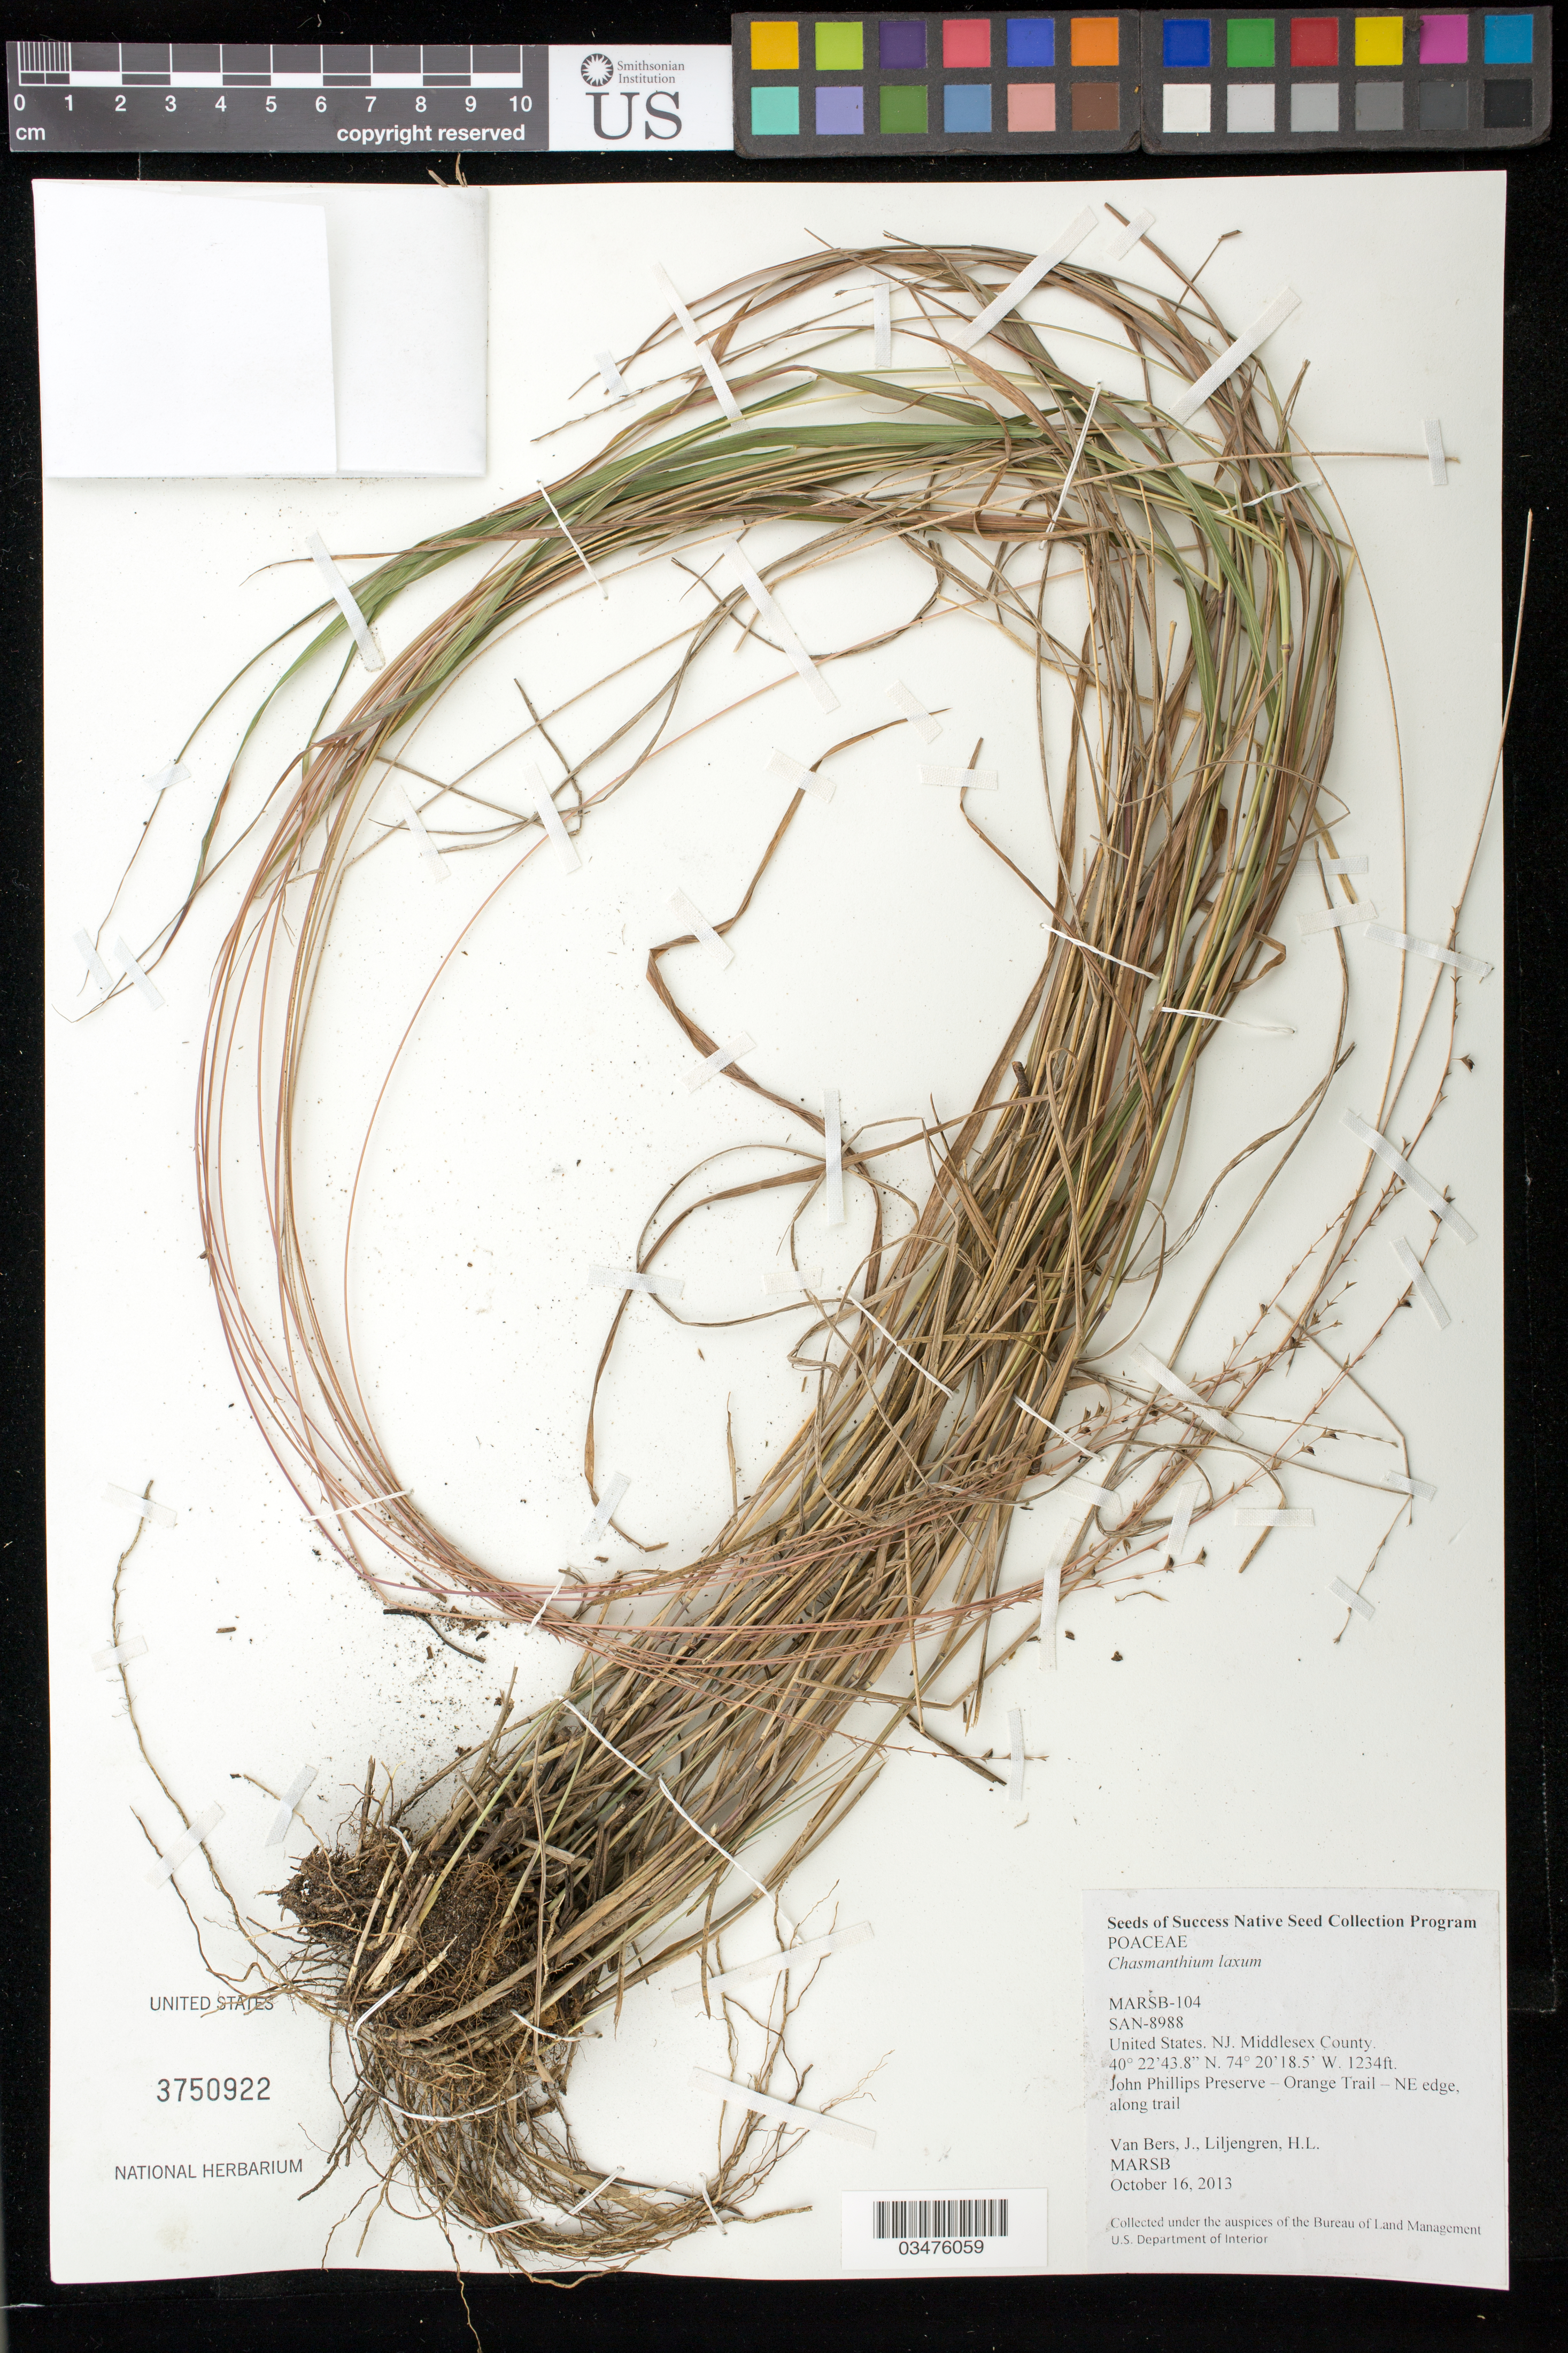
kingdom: Plantae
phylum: Tracheophyta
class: Liliopsida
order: Poales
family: Poaceae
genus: Chasmanthium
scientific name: Chasmanthium laxum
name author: (L.) H.O. Yates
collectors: J. Van Bers & H. Liljengren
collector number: MARSB-104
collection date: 2013-10-16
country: United States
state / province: New Jersey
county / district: Middlesex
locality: John Phillips Preserve-Orange Trail-NE edge, along trail.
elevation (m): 376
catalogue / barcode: US 3750922